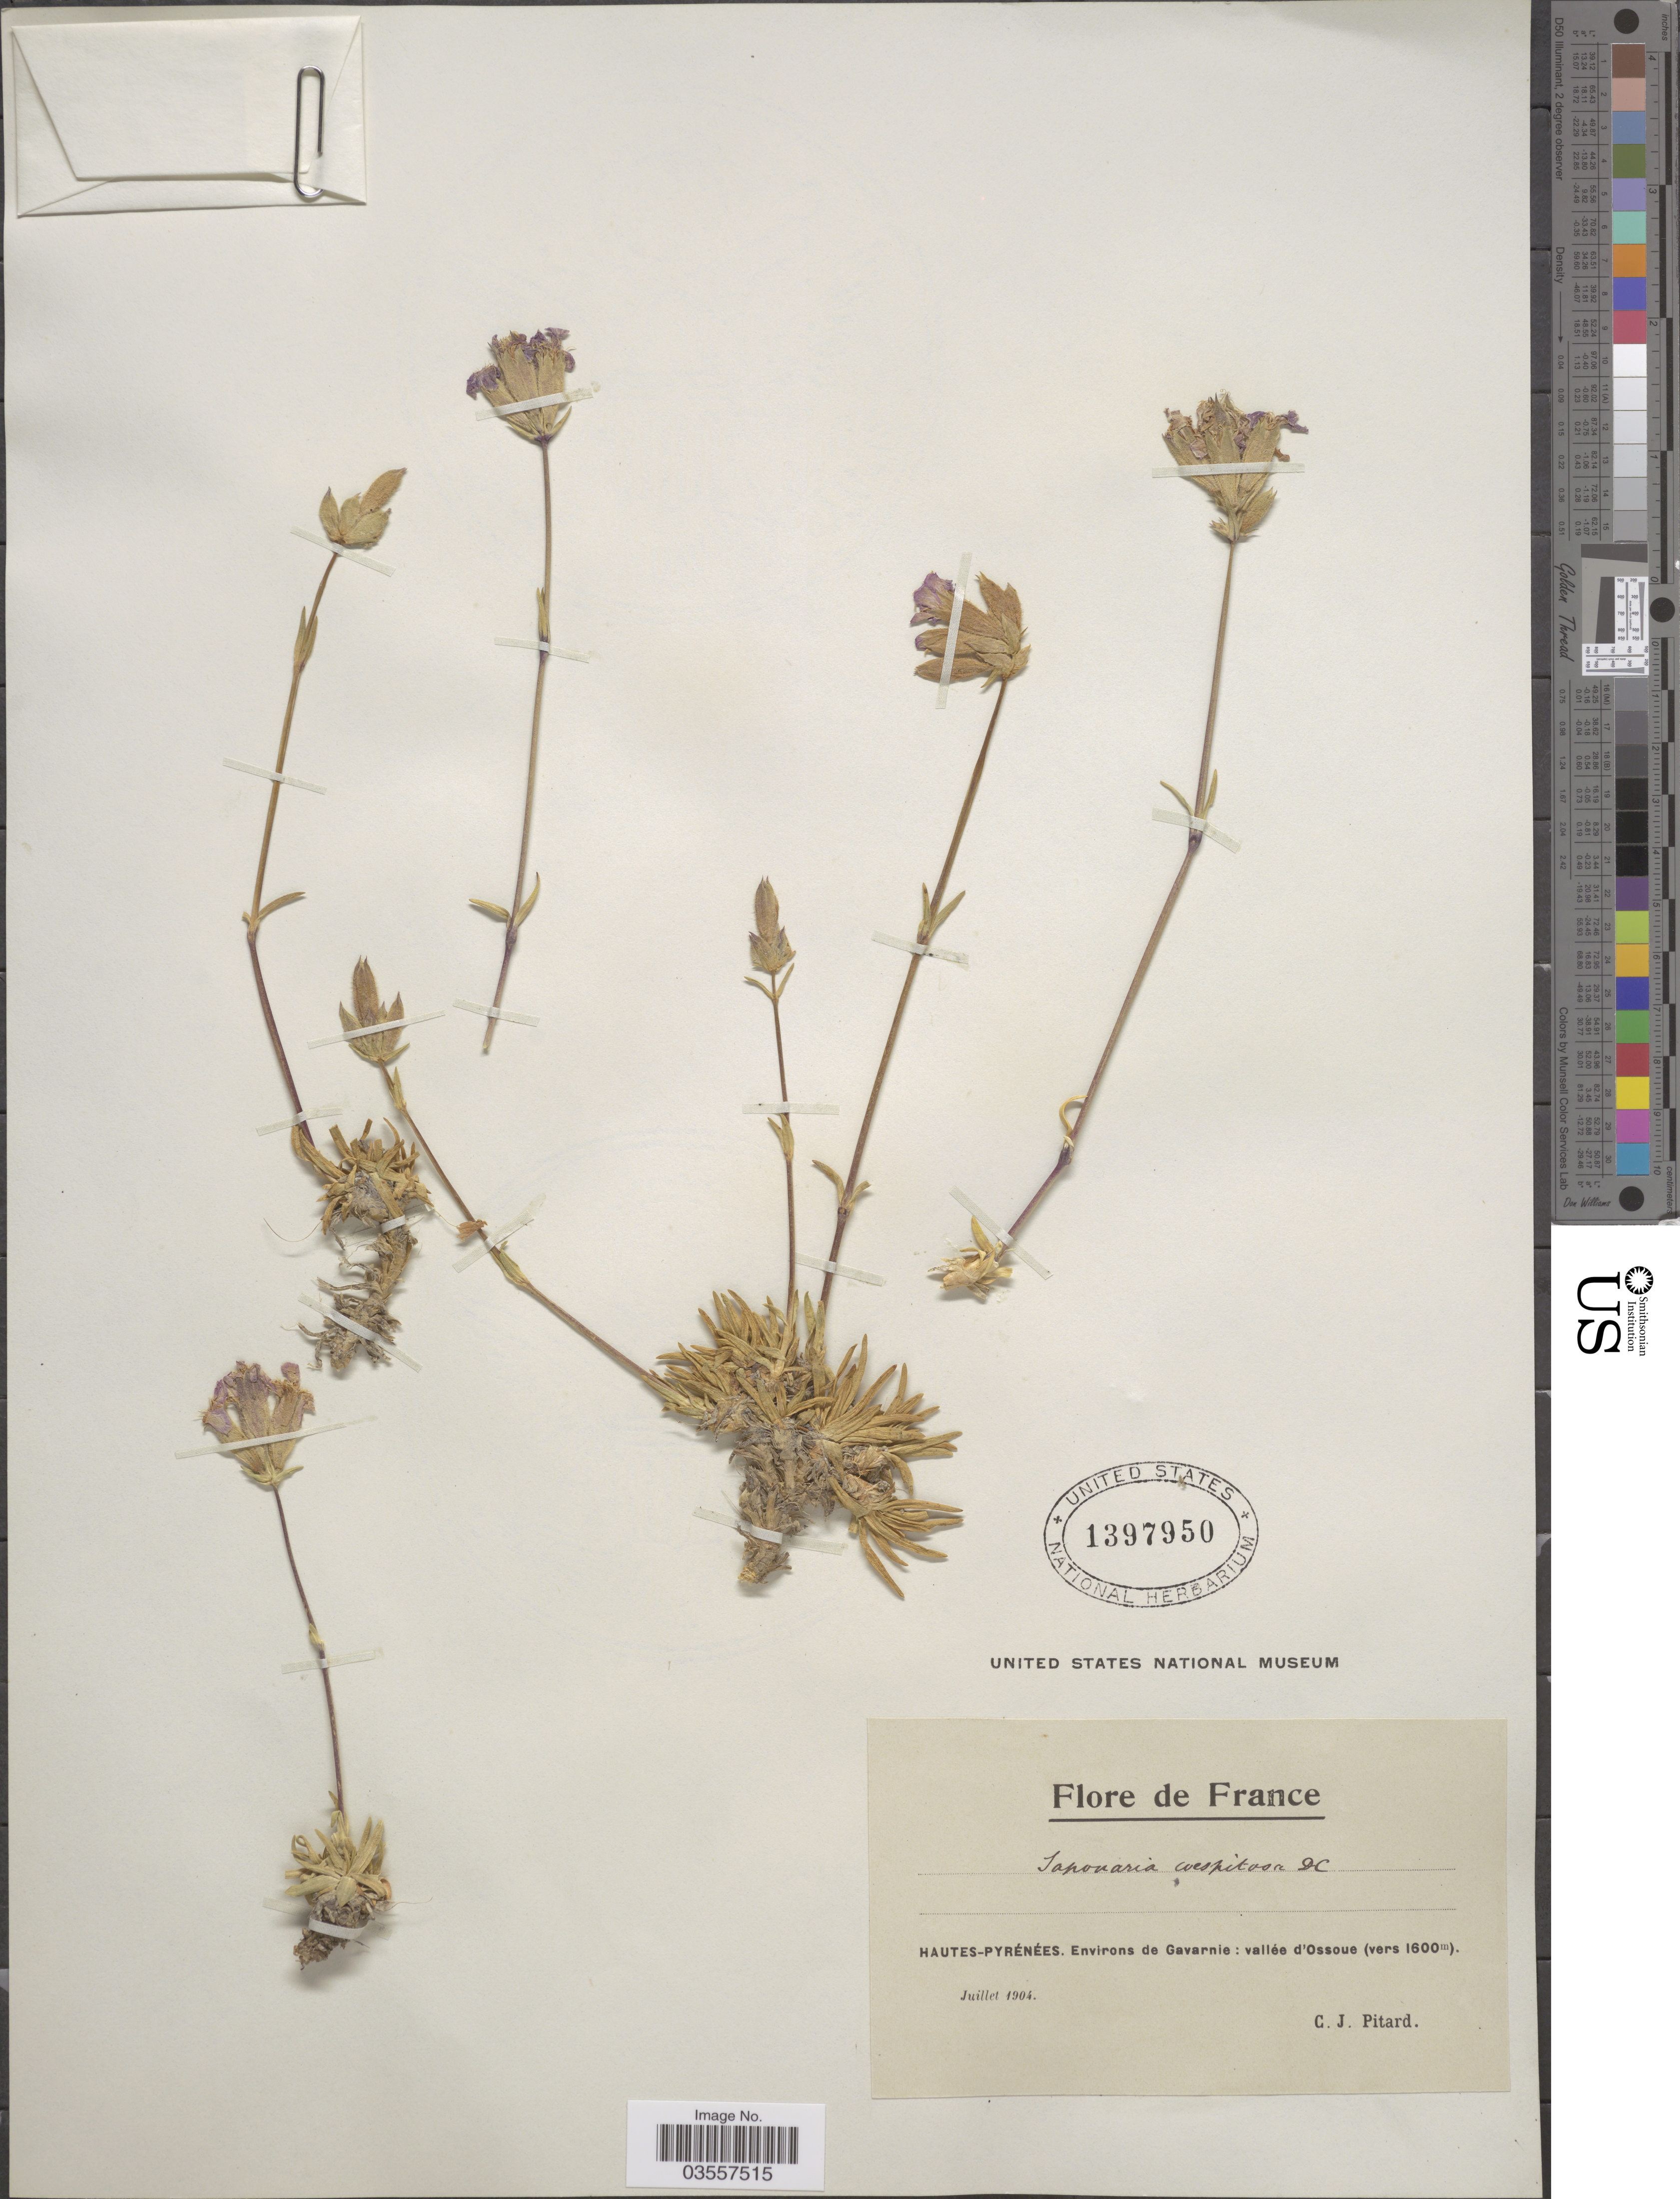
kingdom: Plantae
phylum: Tracheophyta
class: Magnoliopsida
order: Caryophyllales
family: Caryophyllaceae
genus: Saponaria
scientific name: Saponaria caespitosa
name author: DC.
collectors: C. Pitard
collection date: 1904-07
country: France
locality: Hautes-Pyrenees. Environs de Gavarnie: vallée d'Ossoue.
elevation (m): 1600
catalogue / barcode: US 1397950